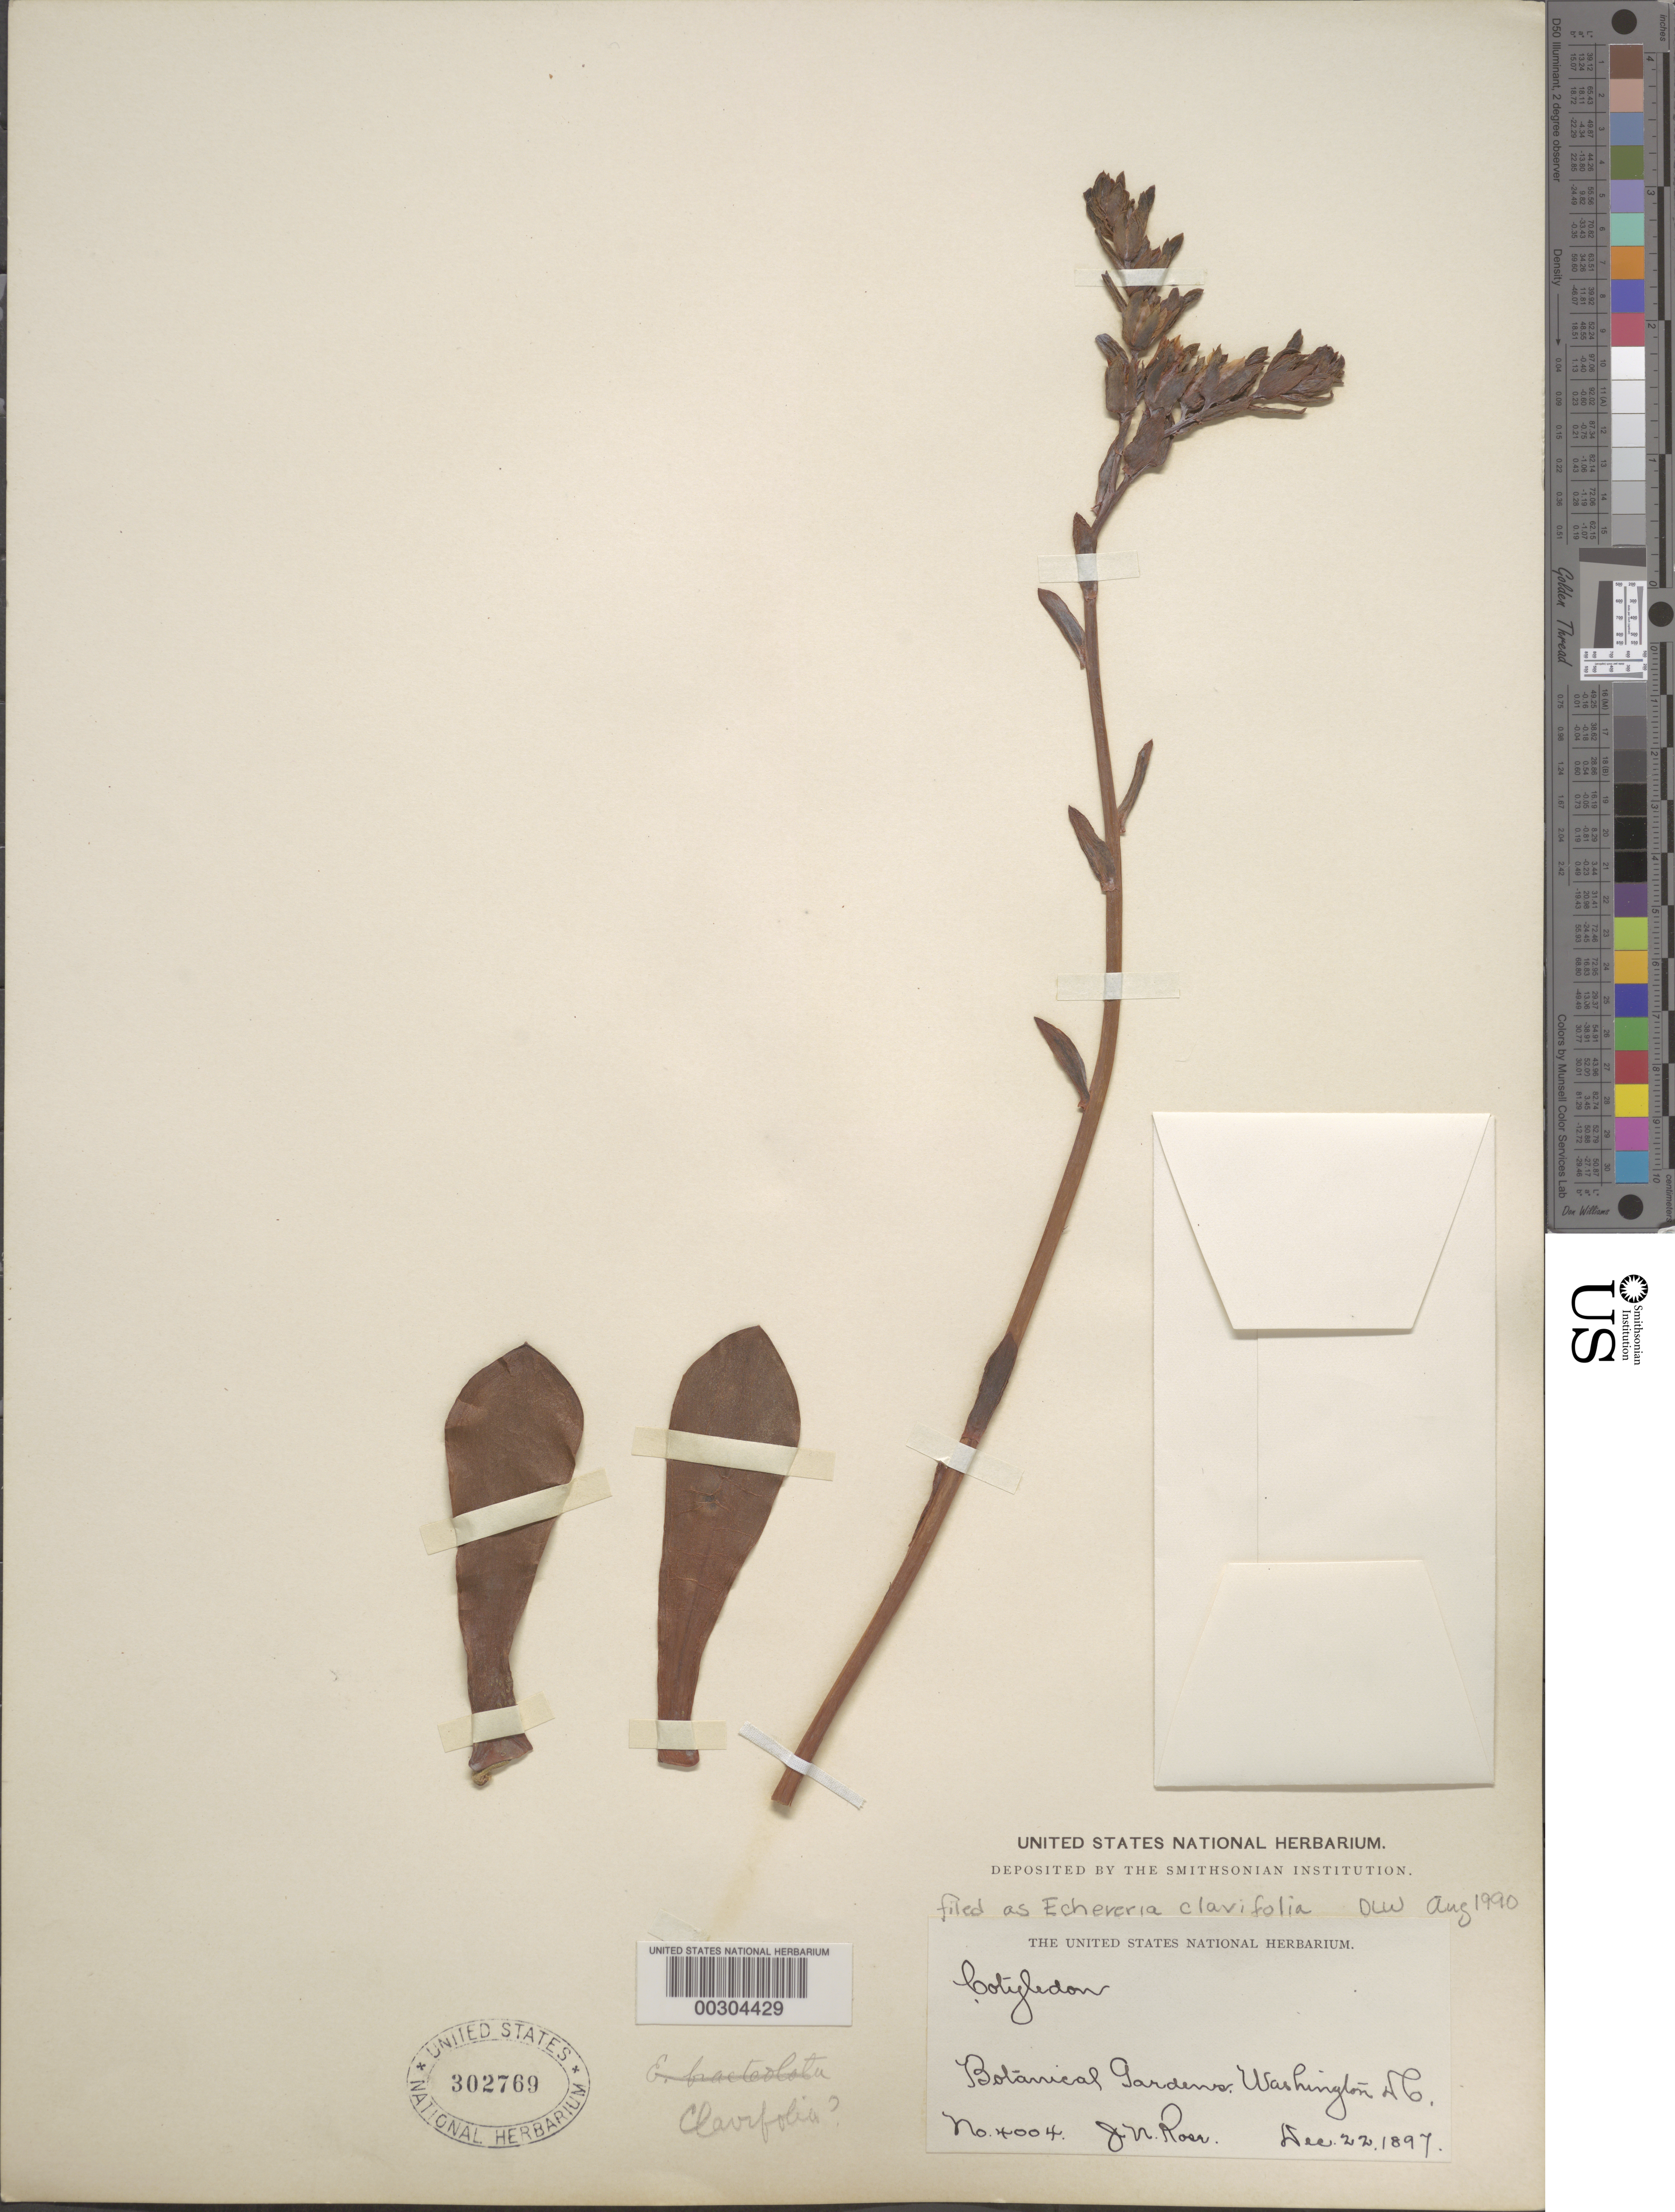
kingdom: Plantae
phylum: Tracheophyta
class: Magnoliopsida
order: Saxifragales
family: Crassulaceae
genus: Echeveria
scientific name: Echeveria x clavifolia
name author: Deleuil ex É. Morren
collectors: J. N. Rose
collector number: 4004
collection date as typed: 22 Dec 1897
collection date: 1897-12-22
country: United States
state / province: District of Columbia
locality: Botanical gardens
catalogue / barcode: US 302769